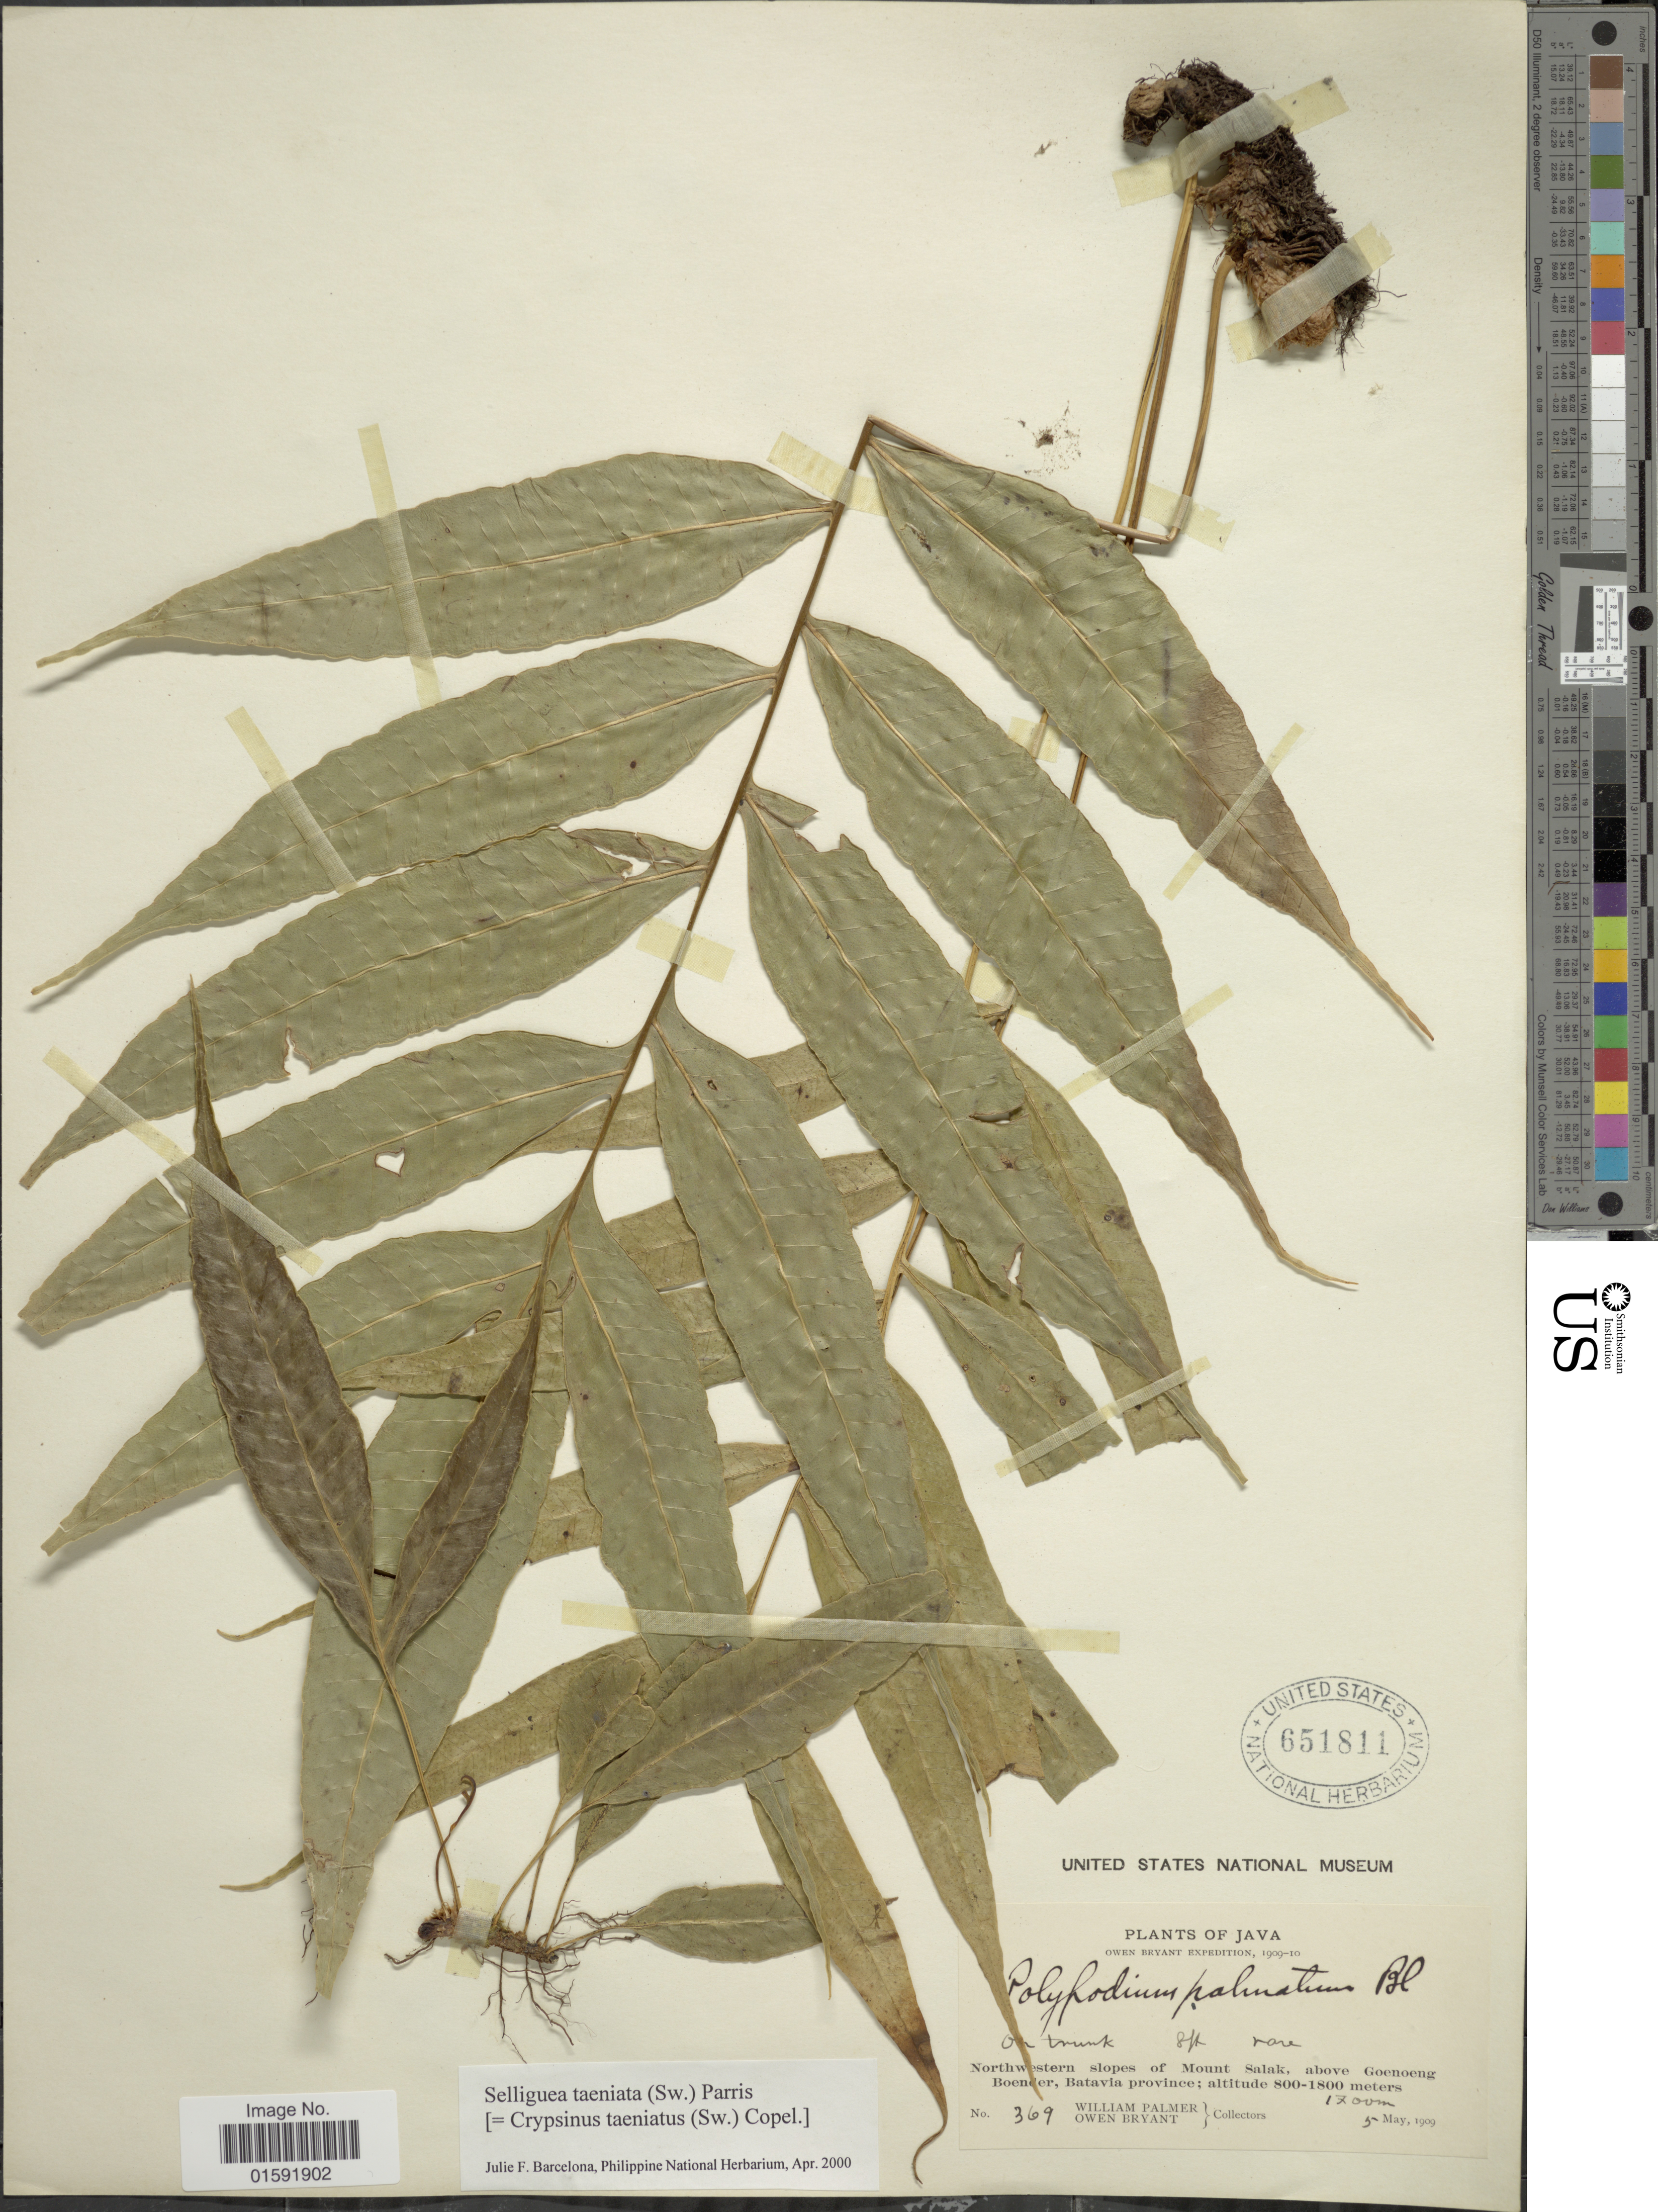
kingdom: Plantae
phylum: Tracheophyta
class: Polypodiopsida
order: Polypodiales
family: Polypodiaceae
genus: Selliguea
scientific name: Selliguea taeniata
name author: Parris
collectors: W. Palmer & O. Bryant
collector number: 369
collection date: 1909-05-05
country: Indonesia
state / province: Java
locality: Northwestern slopes of Mount Salak, above Goenoeng Boender, Batavia Province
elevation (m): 1700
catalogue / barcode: US 651811